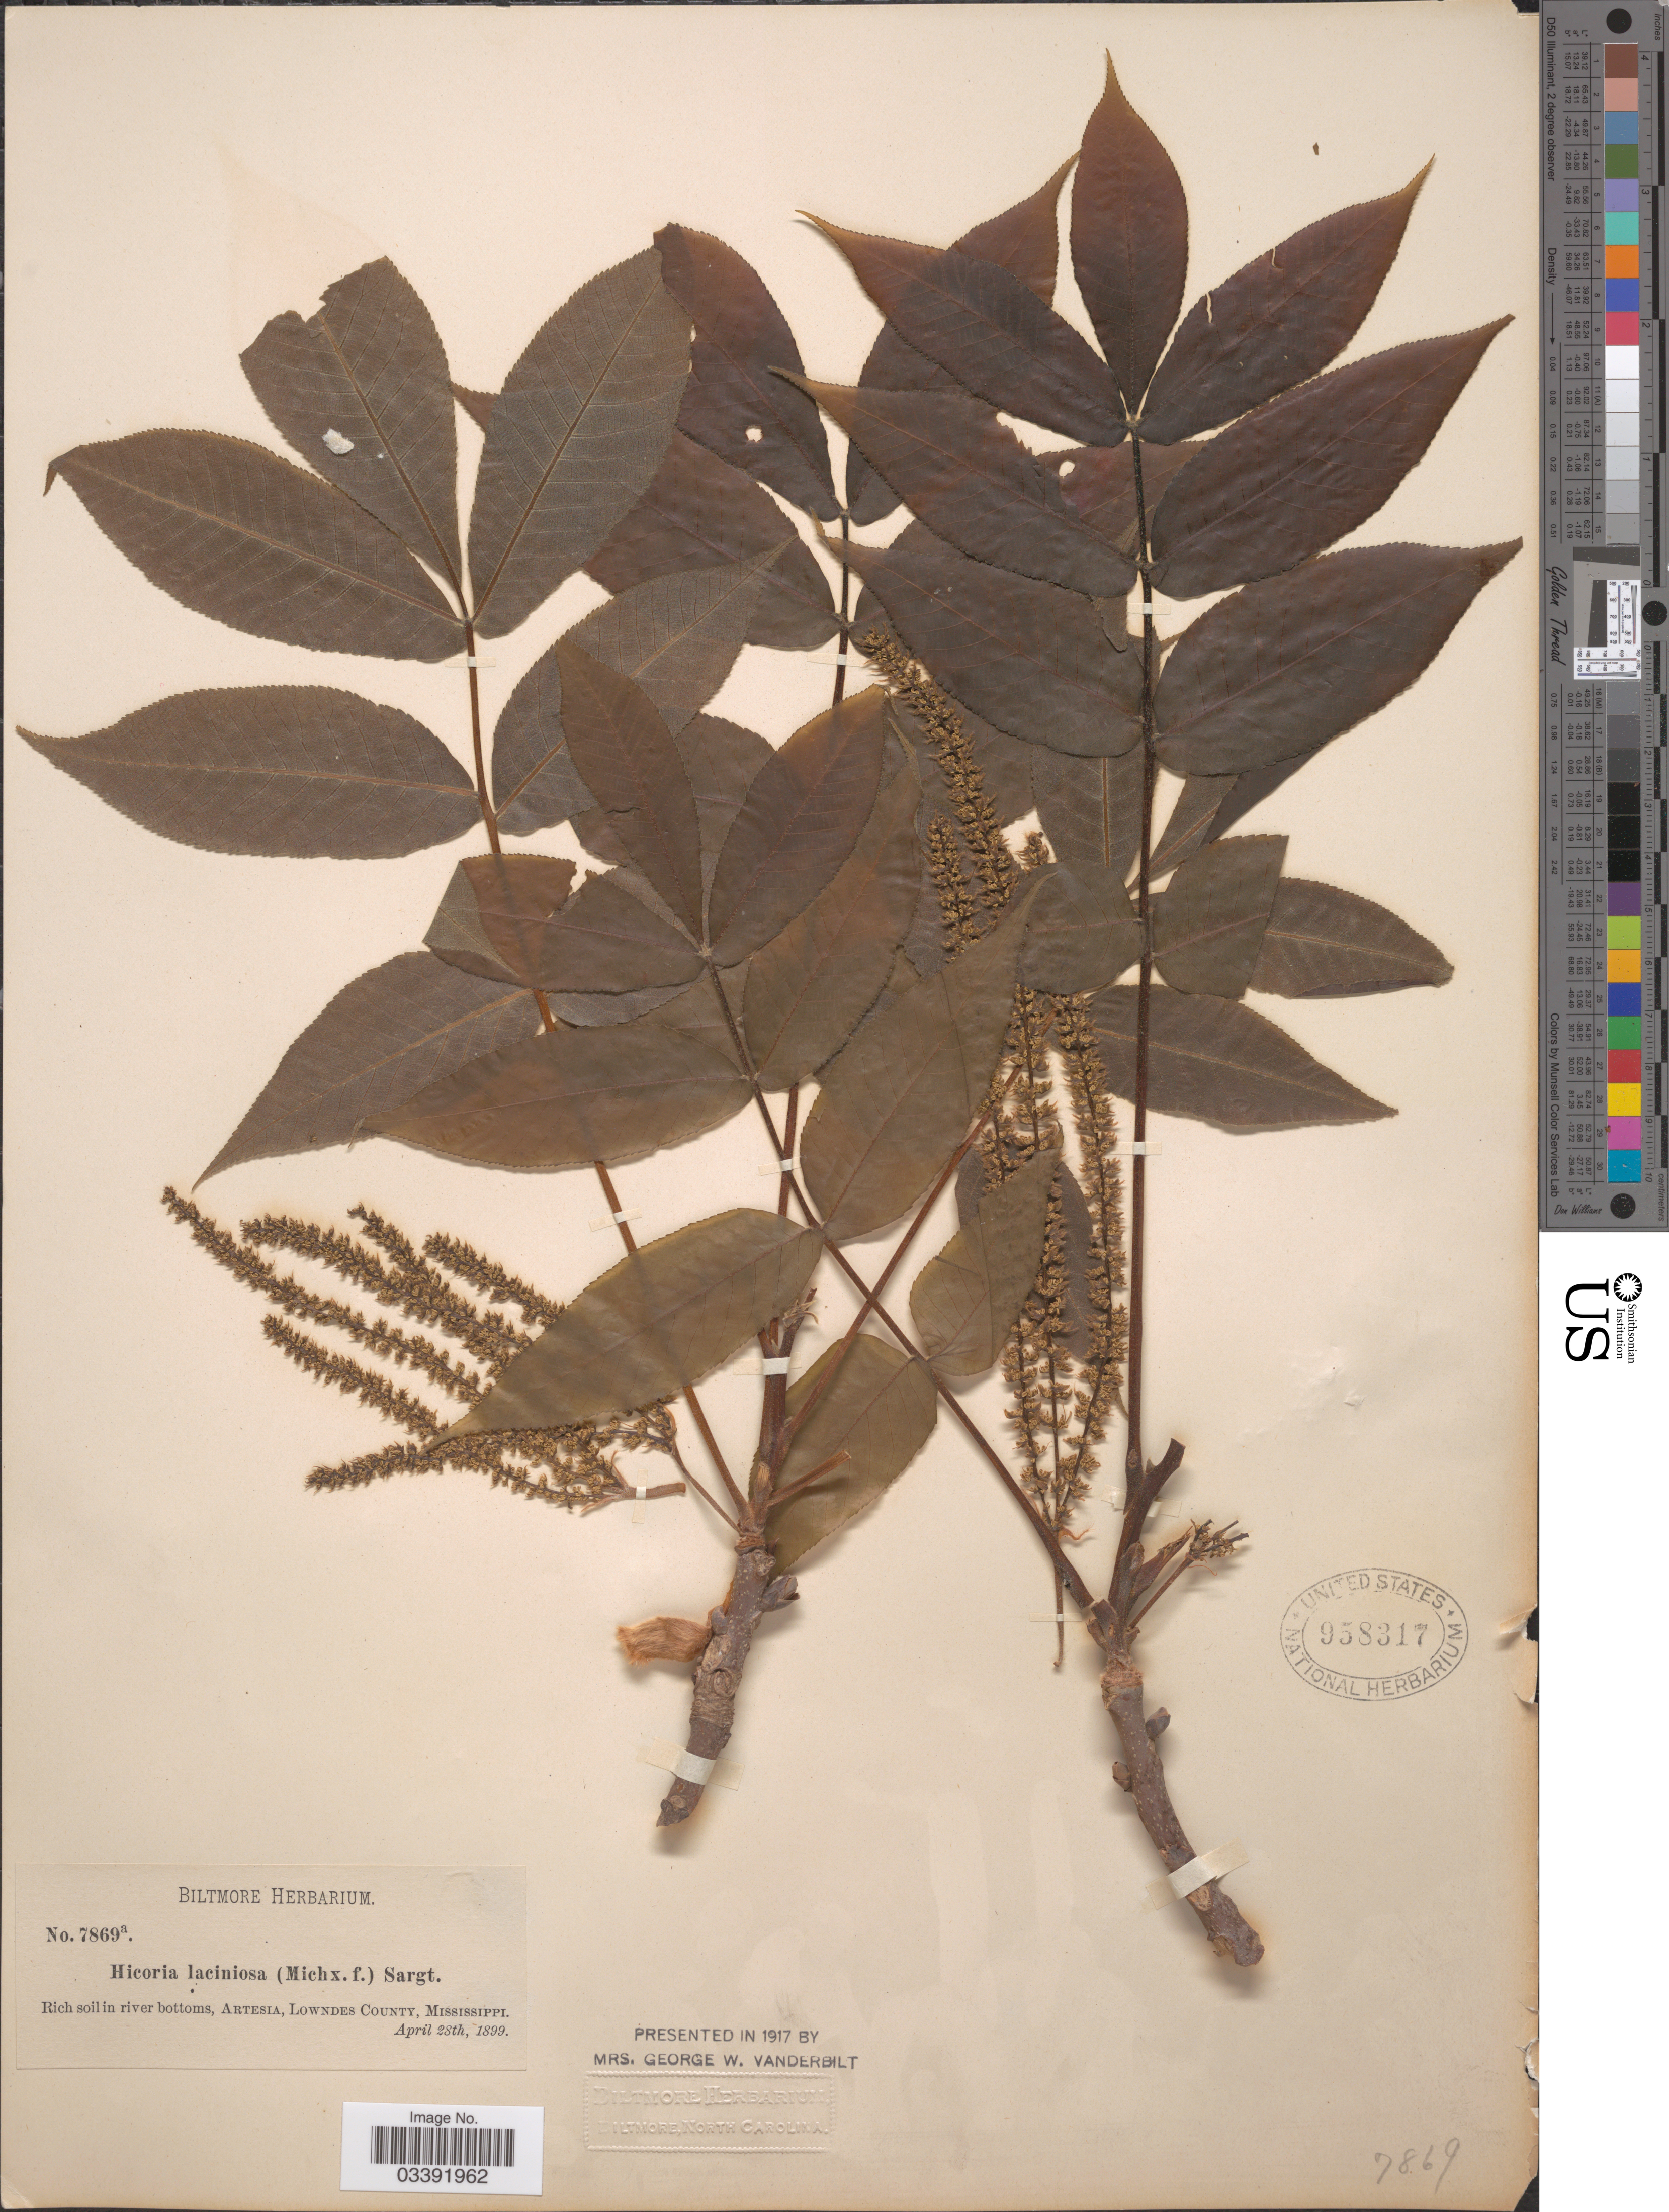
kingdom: Plantae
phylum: Tracheophyta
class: Magnoliopsida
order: Fagales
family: Juglandaceae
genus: Carya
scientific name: Carya laciniosa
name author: (F. Michx.) G. Don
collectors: ex herb. Biltmore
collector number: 7869a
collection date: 1899-04-28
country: United States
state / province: Mississippi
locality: Rich soil in river bottoms, Artesia, Lowndes County.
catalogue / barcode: US 958317